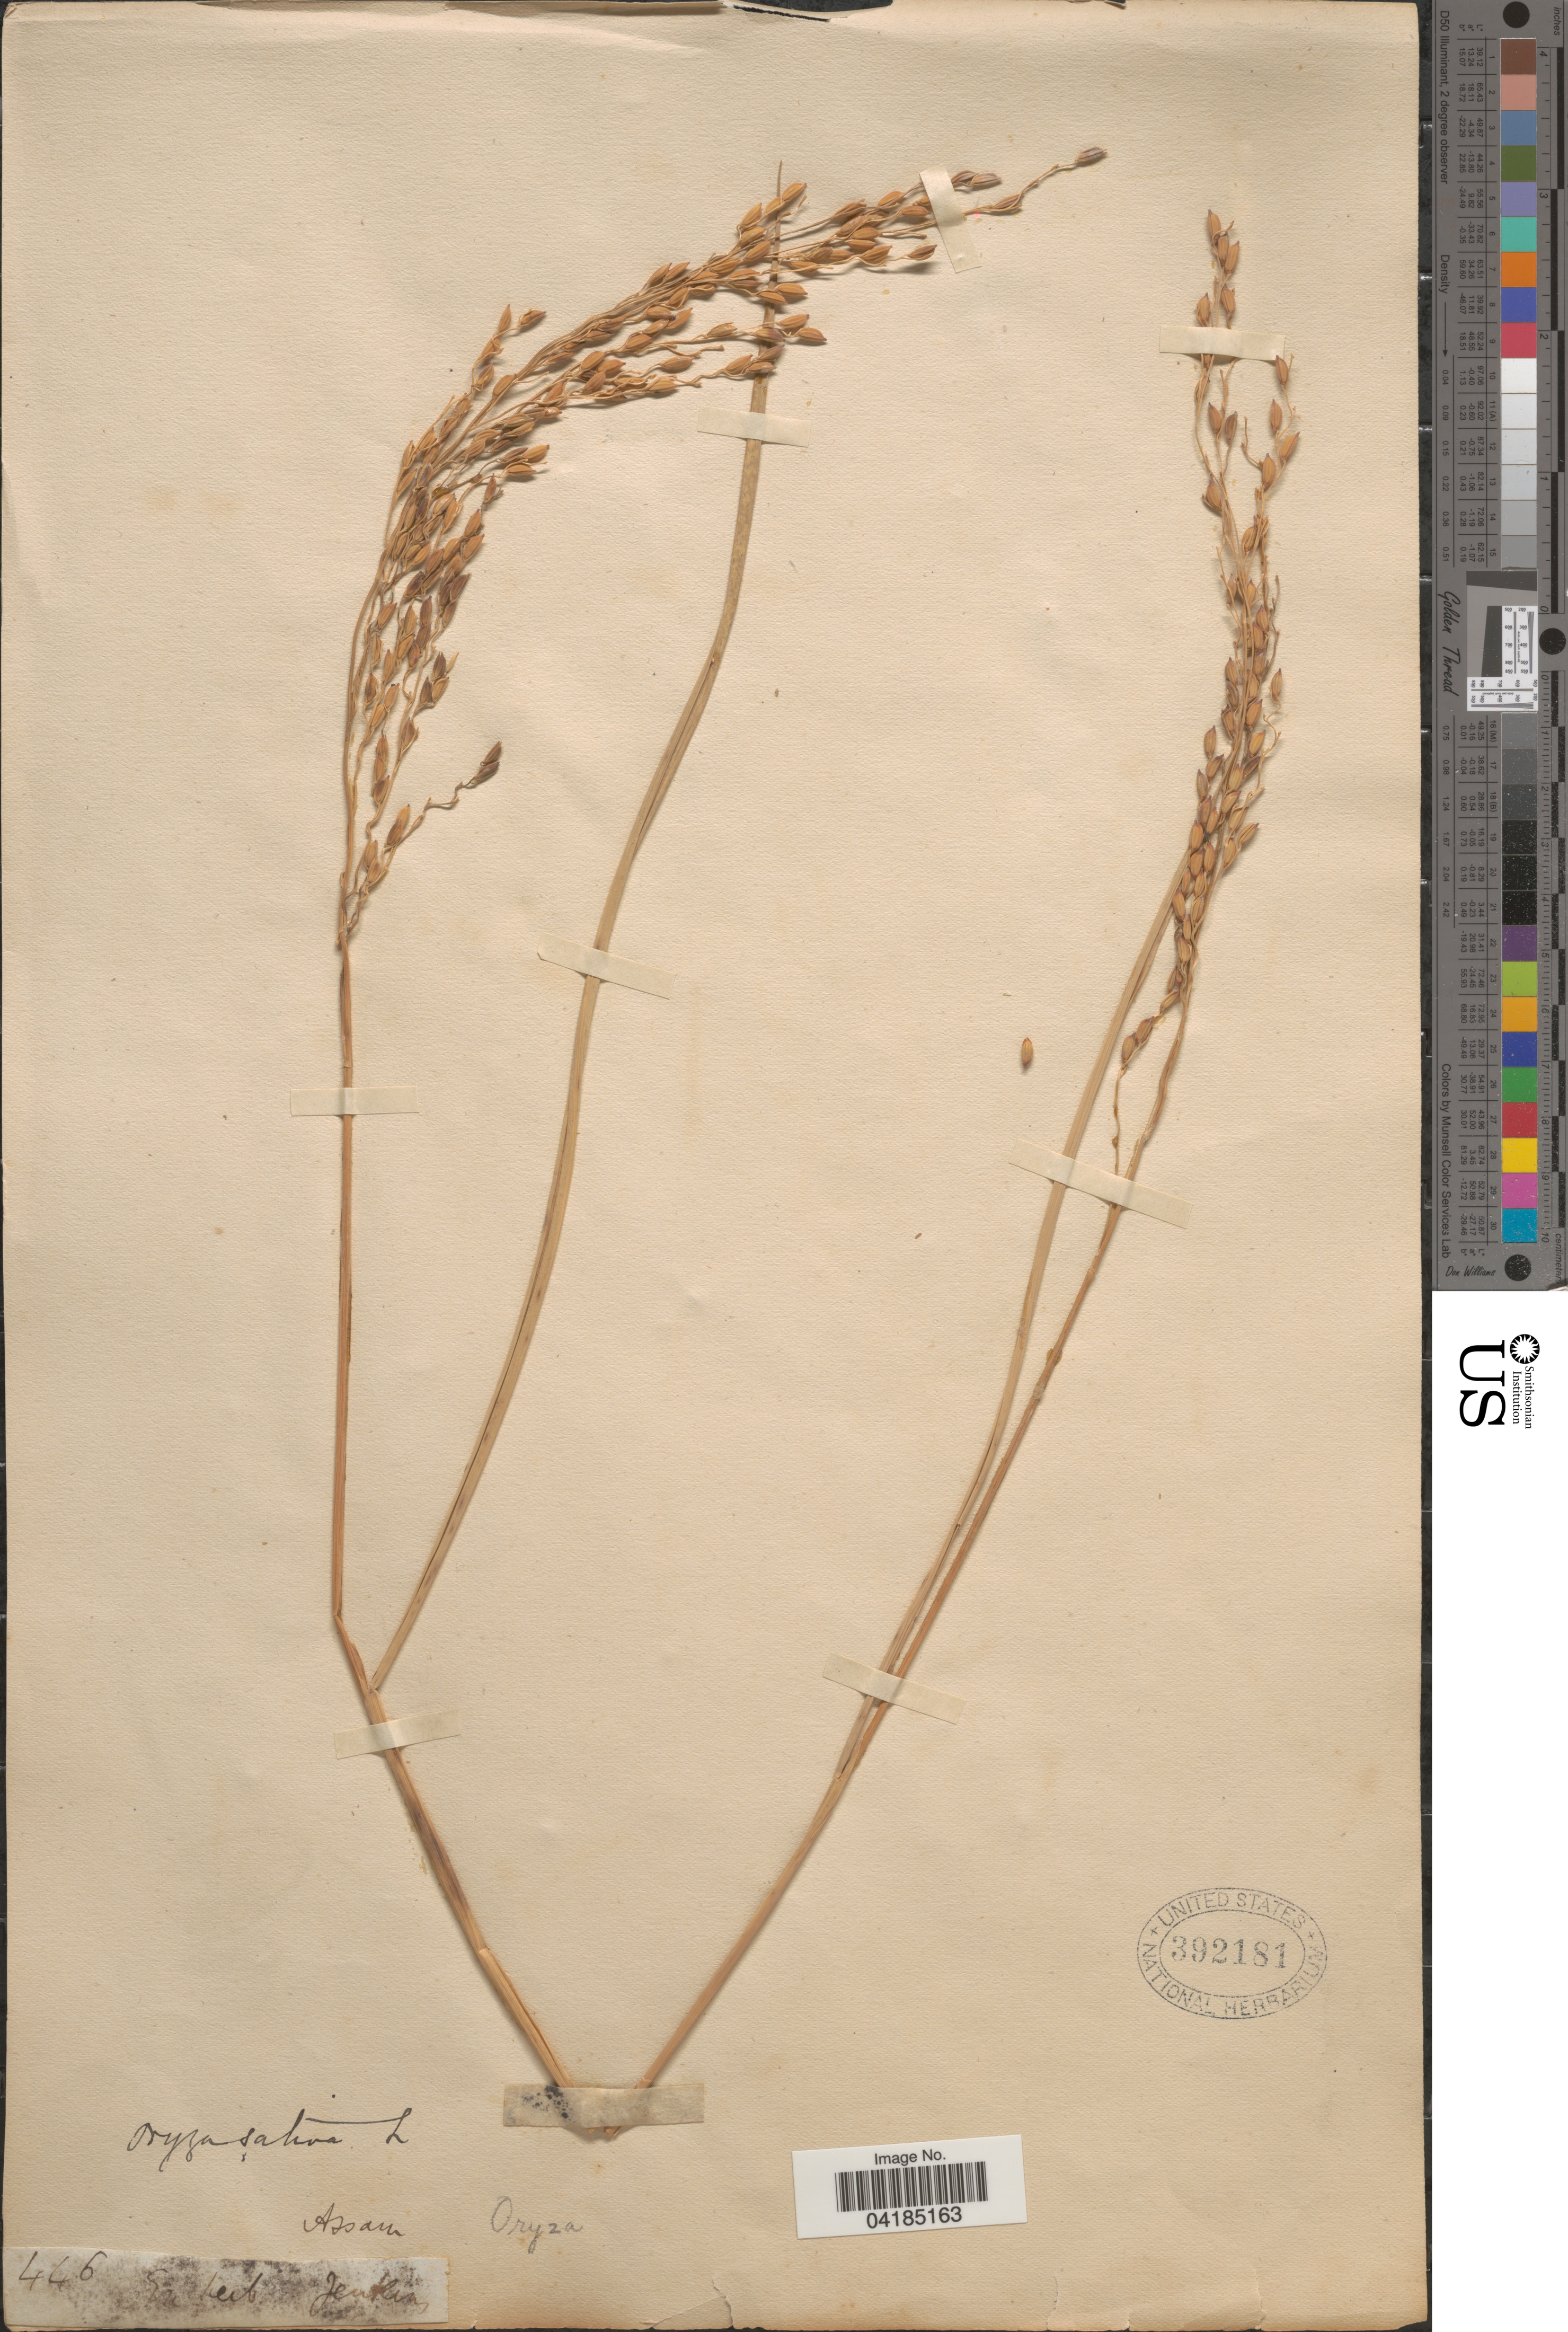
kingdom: Plantae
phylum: Tracheophyta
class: Liliopsida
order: Poales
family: Poaceae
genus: Oryza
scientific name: Oryza sativa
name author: L.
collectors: -. Jenkins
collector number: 446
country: India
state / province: Assam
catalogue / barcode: US 392181